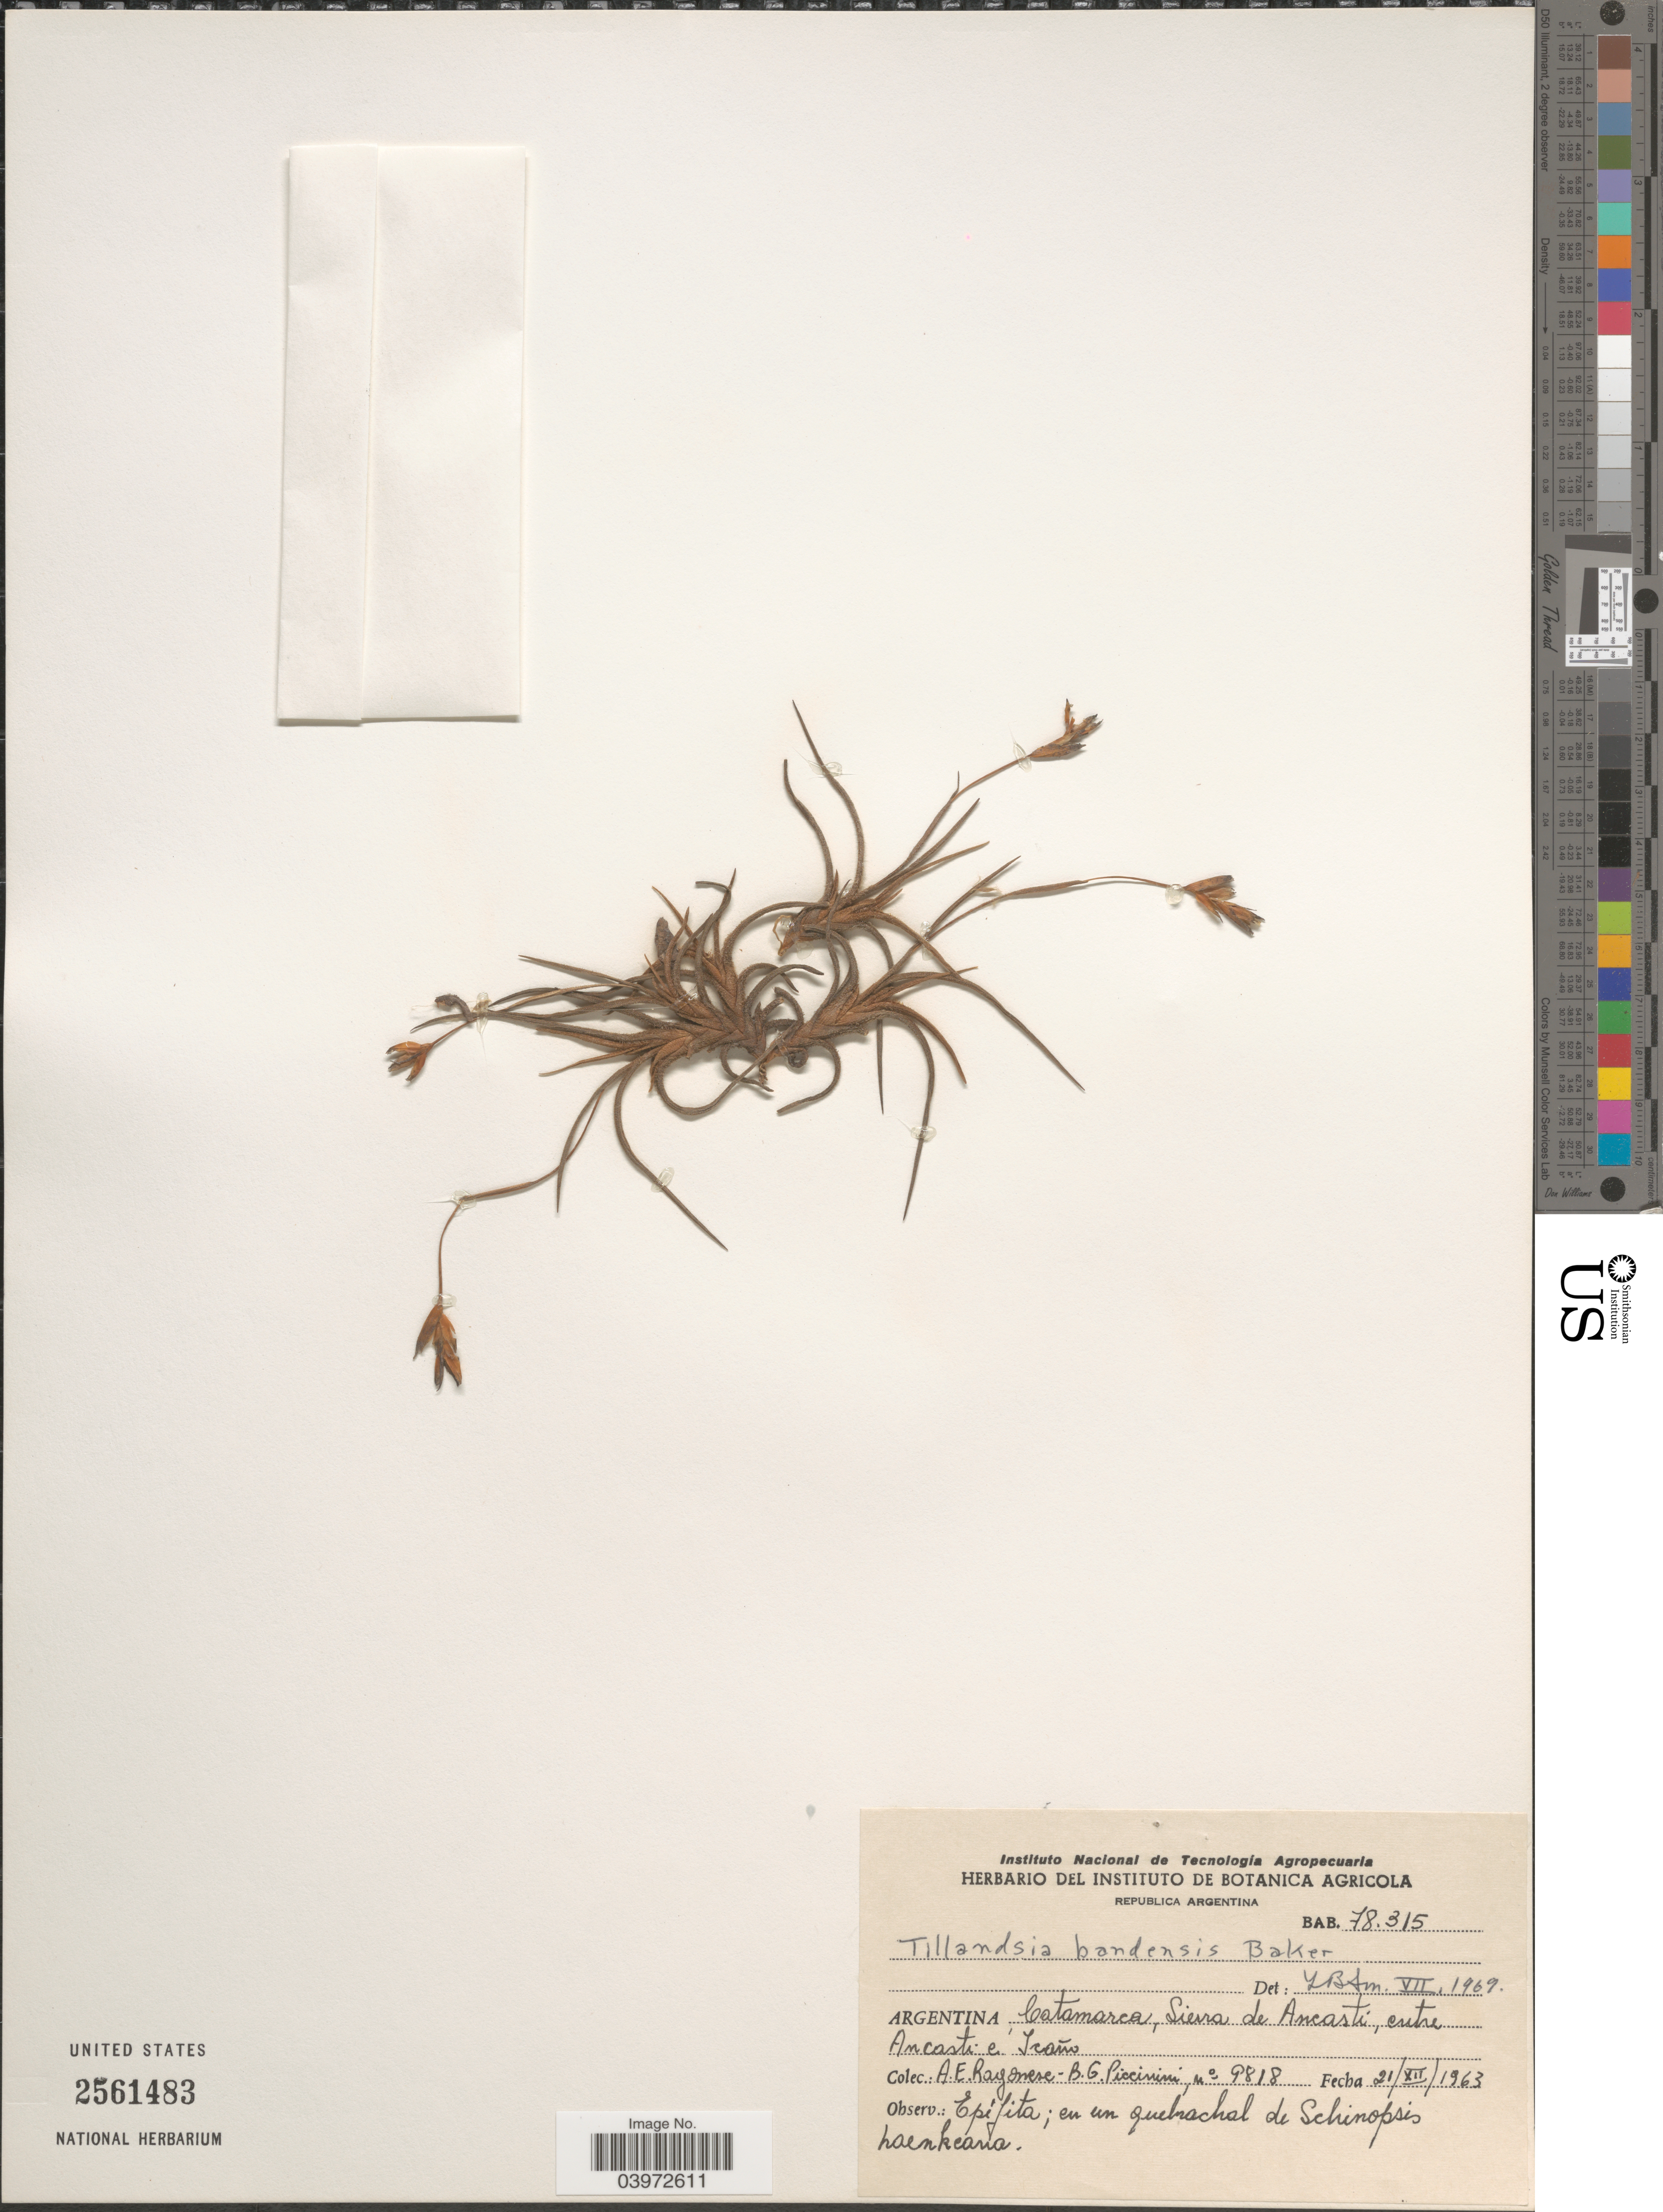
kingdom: Plantae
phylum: Tracheophyta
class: Liliopsida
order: Poales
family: Bromeliaceae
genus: Tillandsia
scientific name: Tillandsia bandensis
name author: Baker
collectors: A. Ragonese & B. Piccinini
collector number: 9818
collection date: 1963-12-21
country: Argentina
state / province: Catamarca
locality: Sierra de Ancasti, entre Ancasti e Icaño.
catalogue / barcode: US 2561483